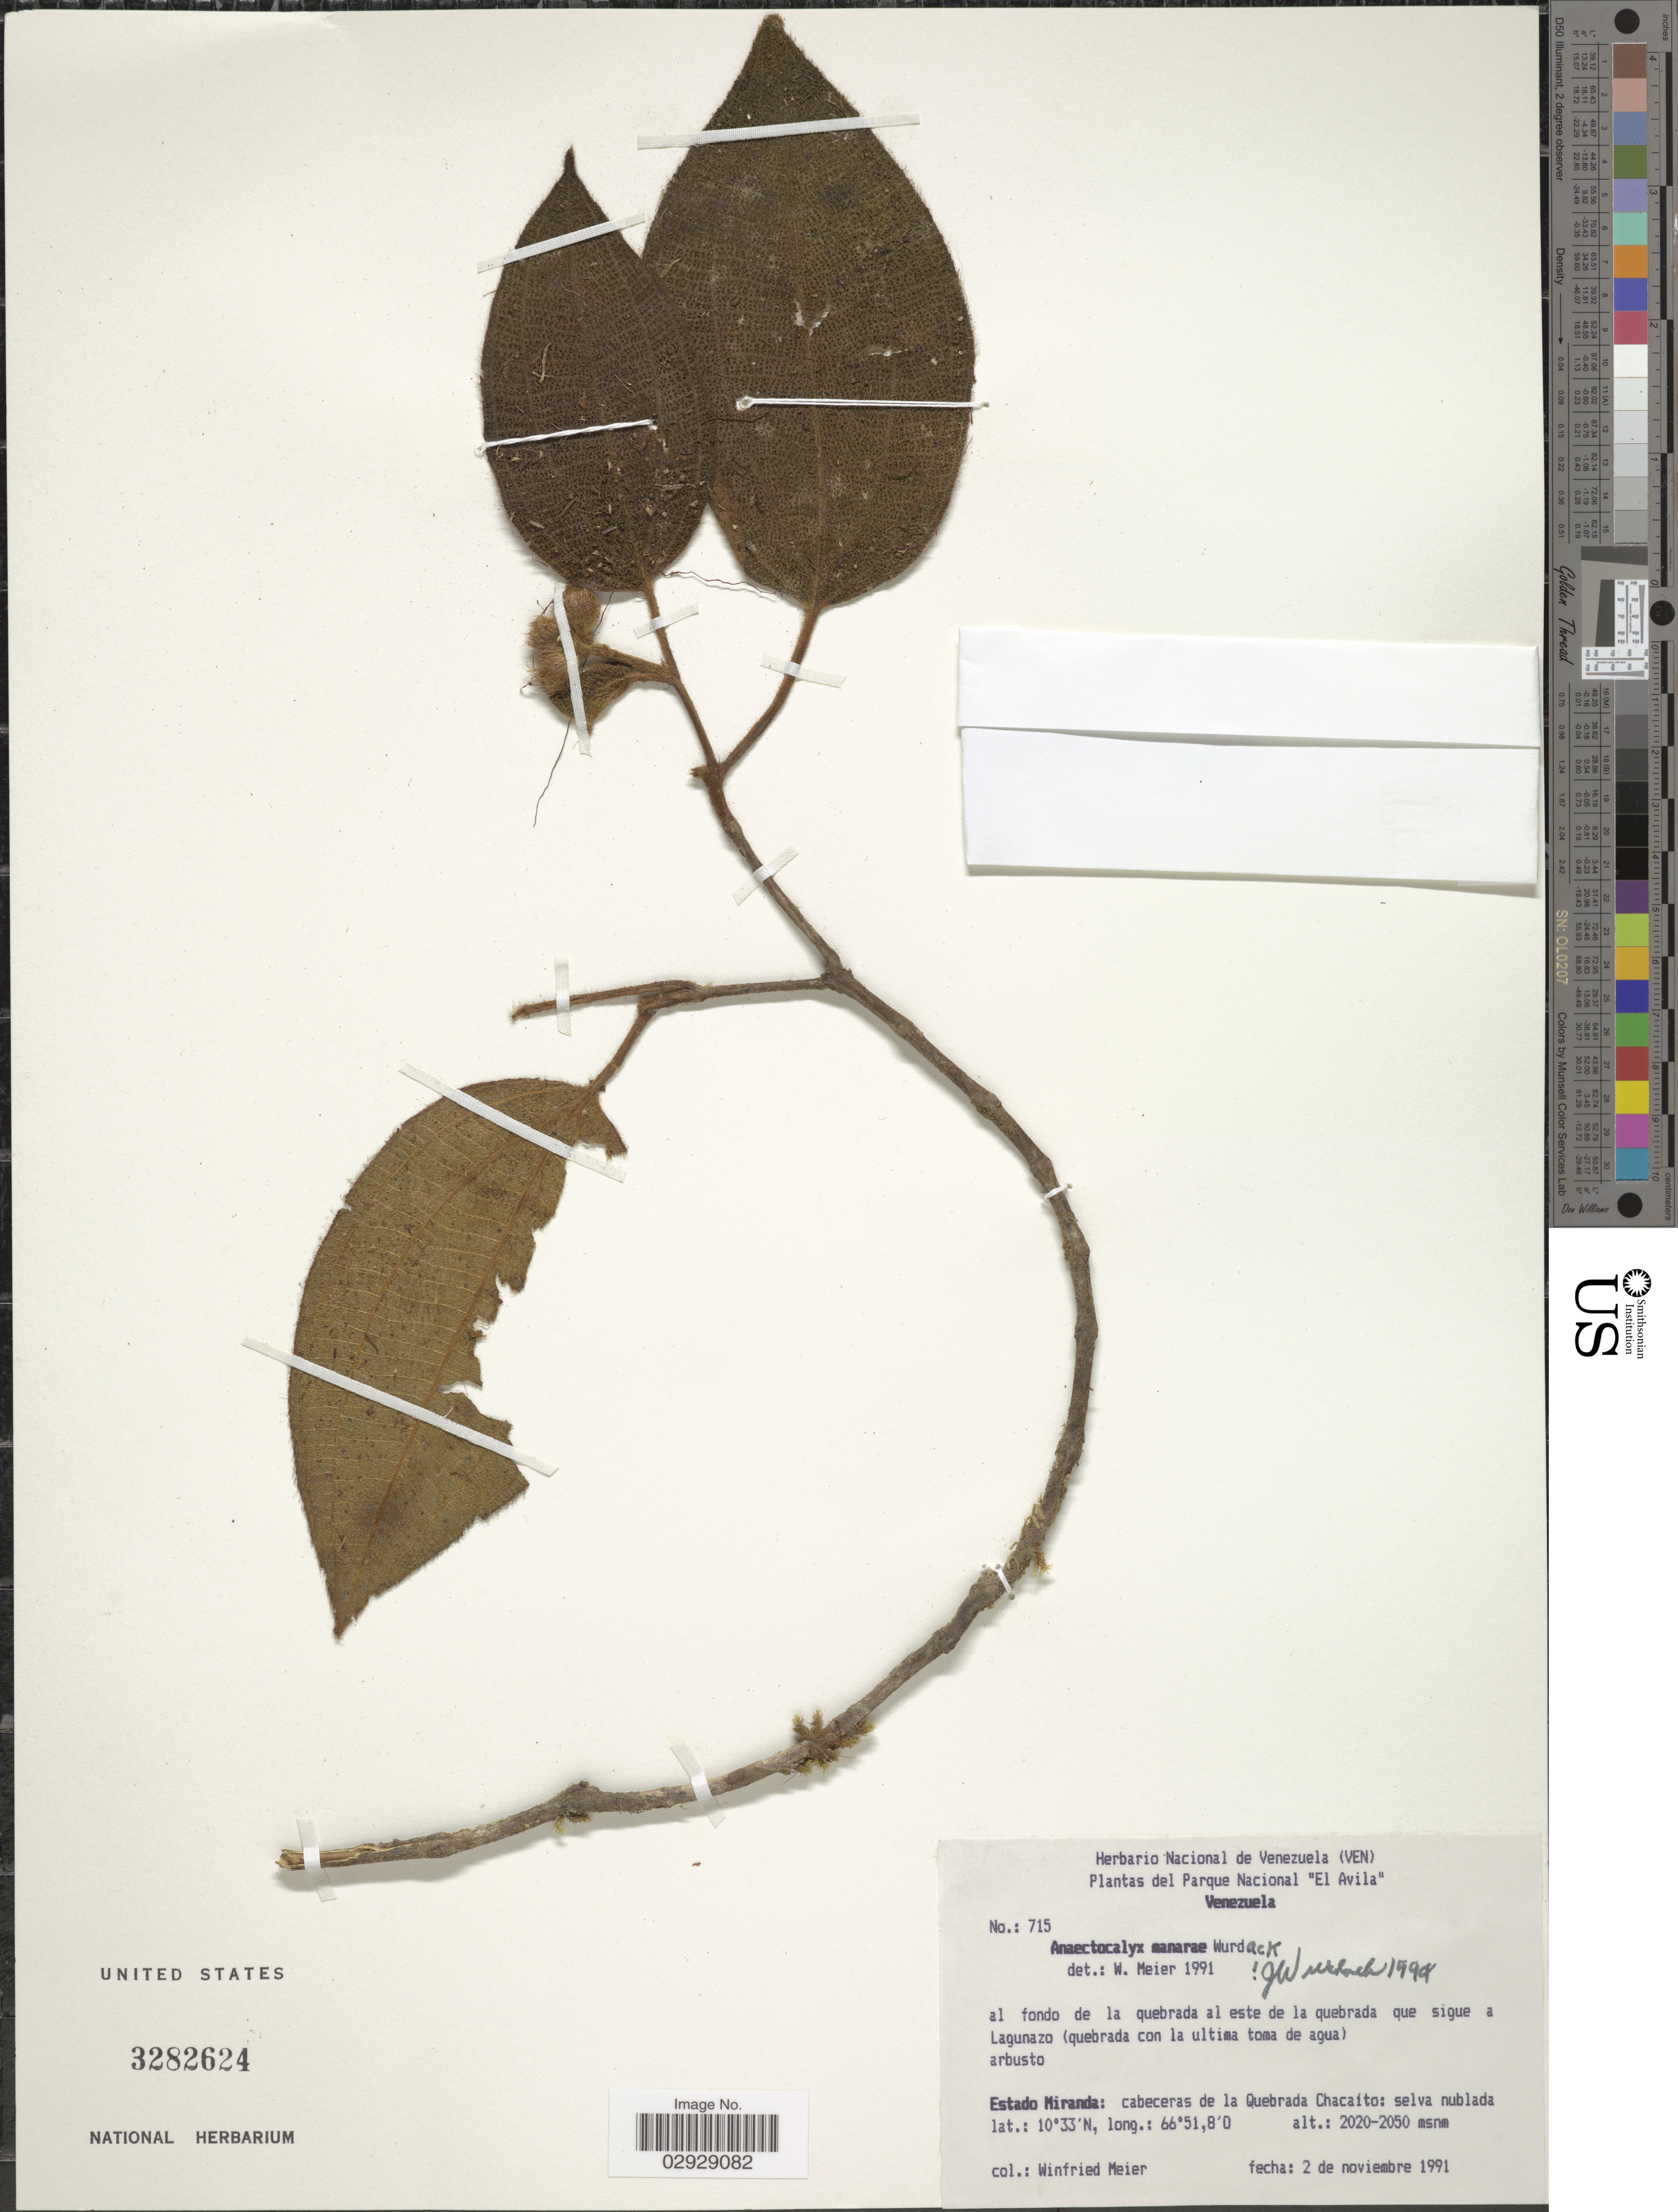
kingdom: Plantae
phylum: Tracheophyta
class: Magnoliopsida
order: Myrtales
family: Melastomataceae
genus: Anaectocalyx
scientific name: Anaectocalyx manarae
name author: Wurdack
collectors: W. Meier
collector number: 715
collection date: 1991-11-02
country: Venezuela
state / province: Miranda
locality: Cabeceres de la Quebrada Chacaito.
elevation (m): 2020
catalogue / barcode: US 3282624